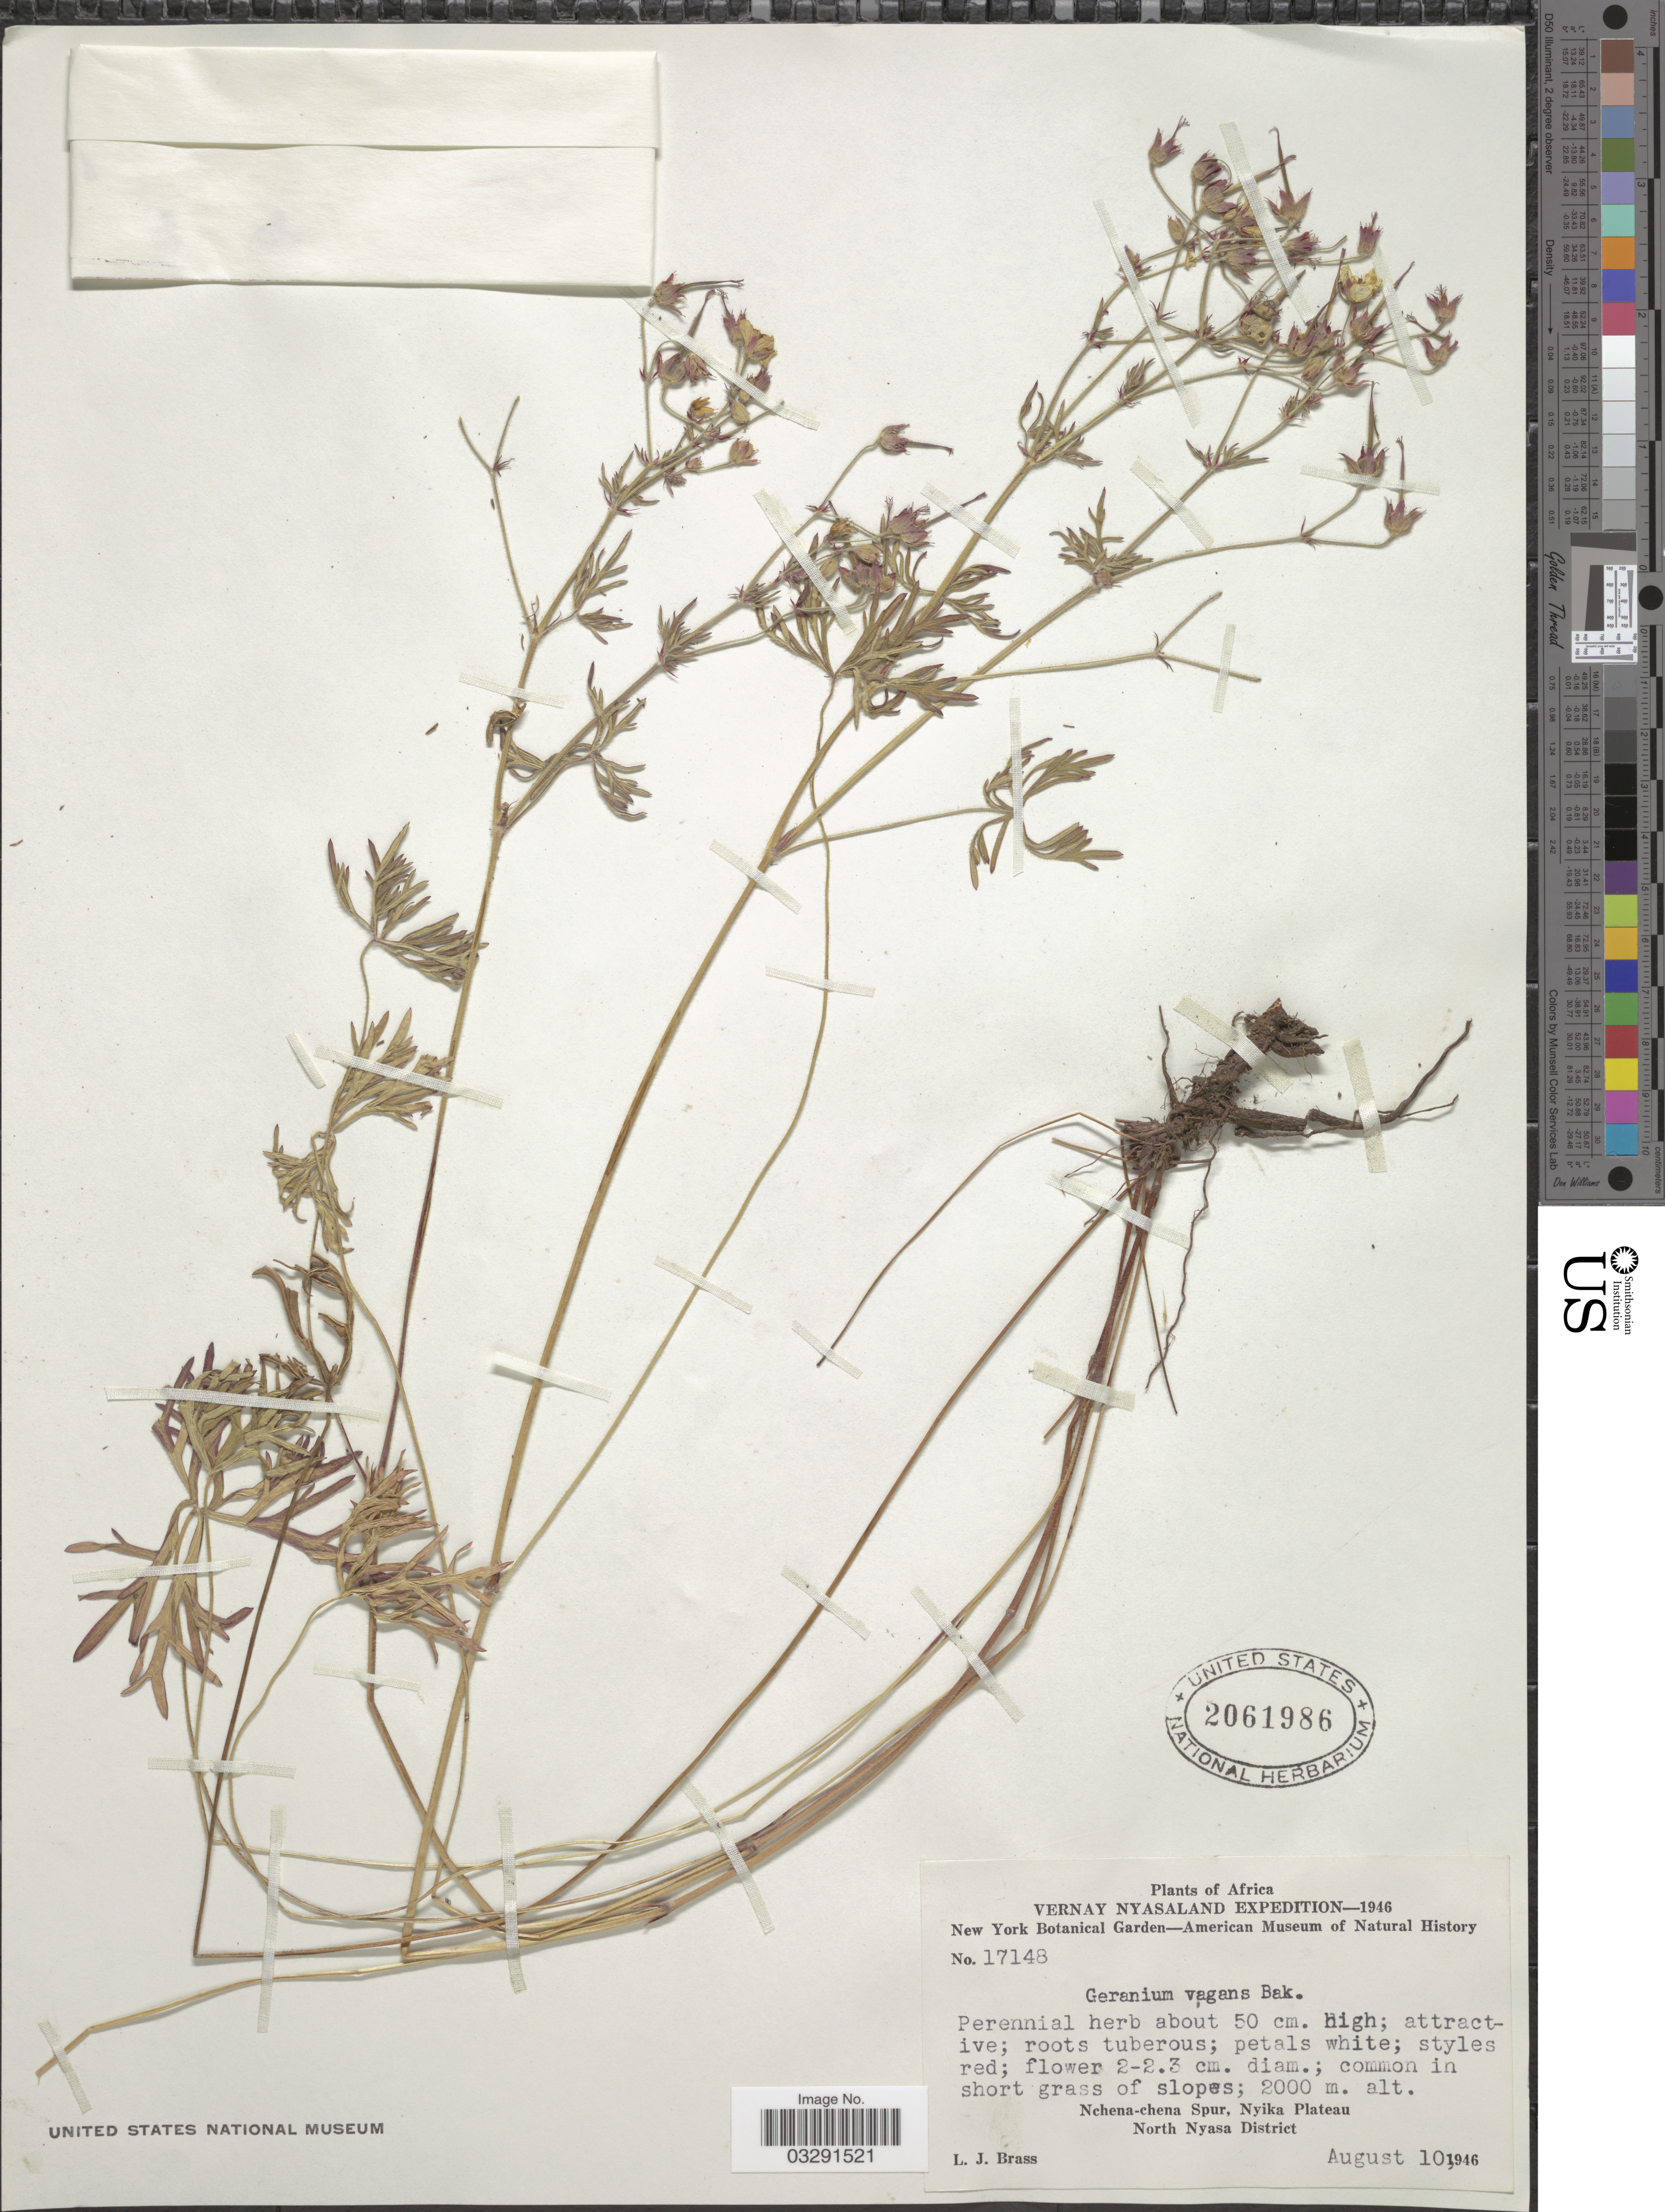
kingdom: Plantae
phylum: Tracheophyta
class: Magnoliopsida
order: Geraniales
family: Geraniaceae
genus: Geranium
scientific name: Geranium vagans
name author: Baker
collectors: L. J. Brass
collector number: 17148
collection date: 1946-08-10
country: Malawi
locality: Vernay Nyasaland. Nchena-chena Spur, Nyika Plateau. North Nyasa District.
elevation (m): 2000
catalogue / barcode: US 2061986